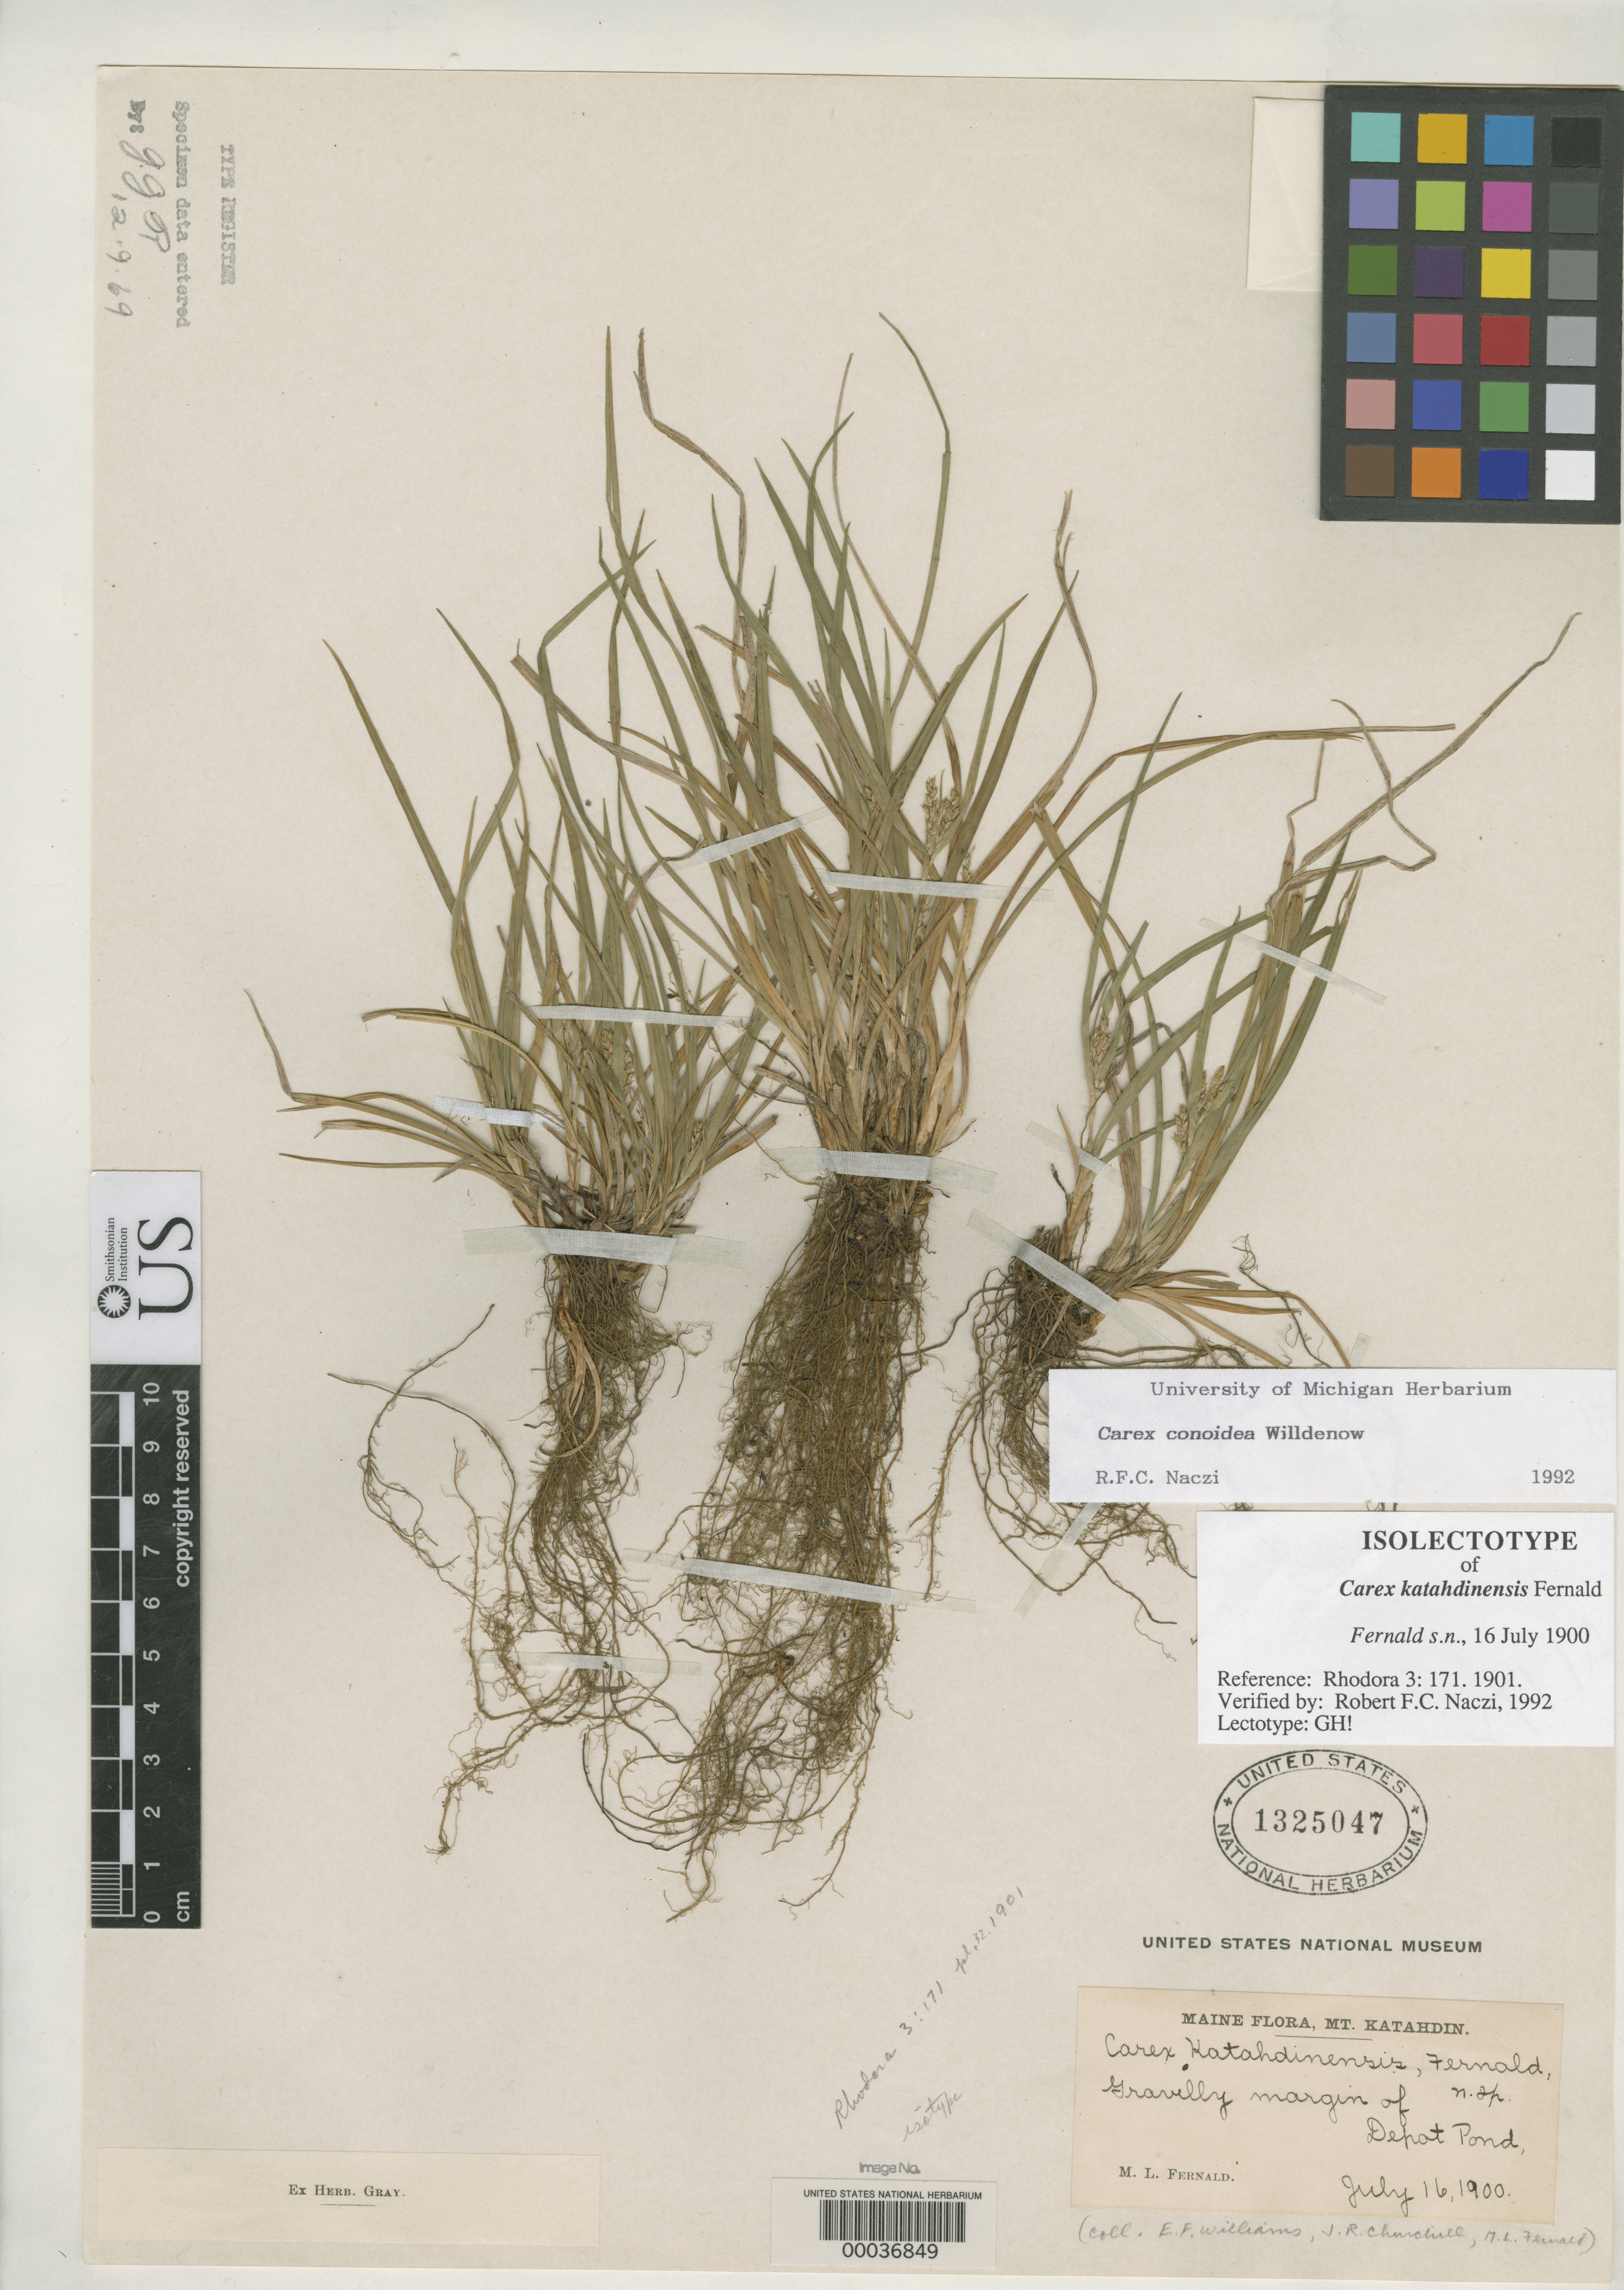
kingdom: Plantae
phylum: Tracheophyta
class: Liliopsida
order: Poales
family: Cyperaceae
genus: Carex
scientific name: Carex katahdinensis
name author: Fernald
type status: Isotype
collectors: E. F. Williams, J. R. Churchill & M. L. Fernald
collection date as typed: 16 Jul 1900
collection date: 1900-07-16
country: United States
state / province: Maine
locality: Mt. Katahdin, margin of Depot Pond.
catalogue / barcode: US 1325047